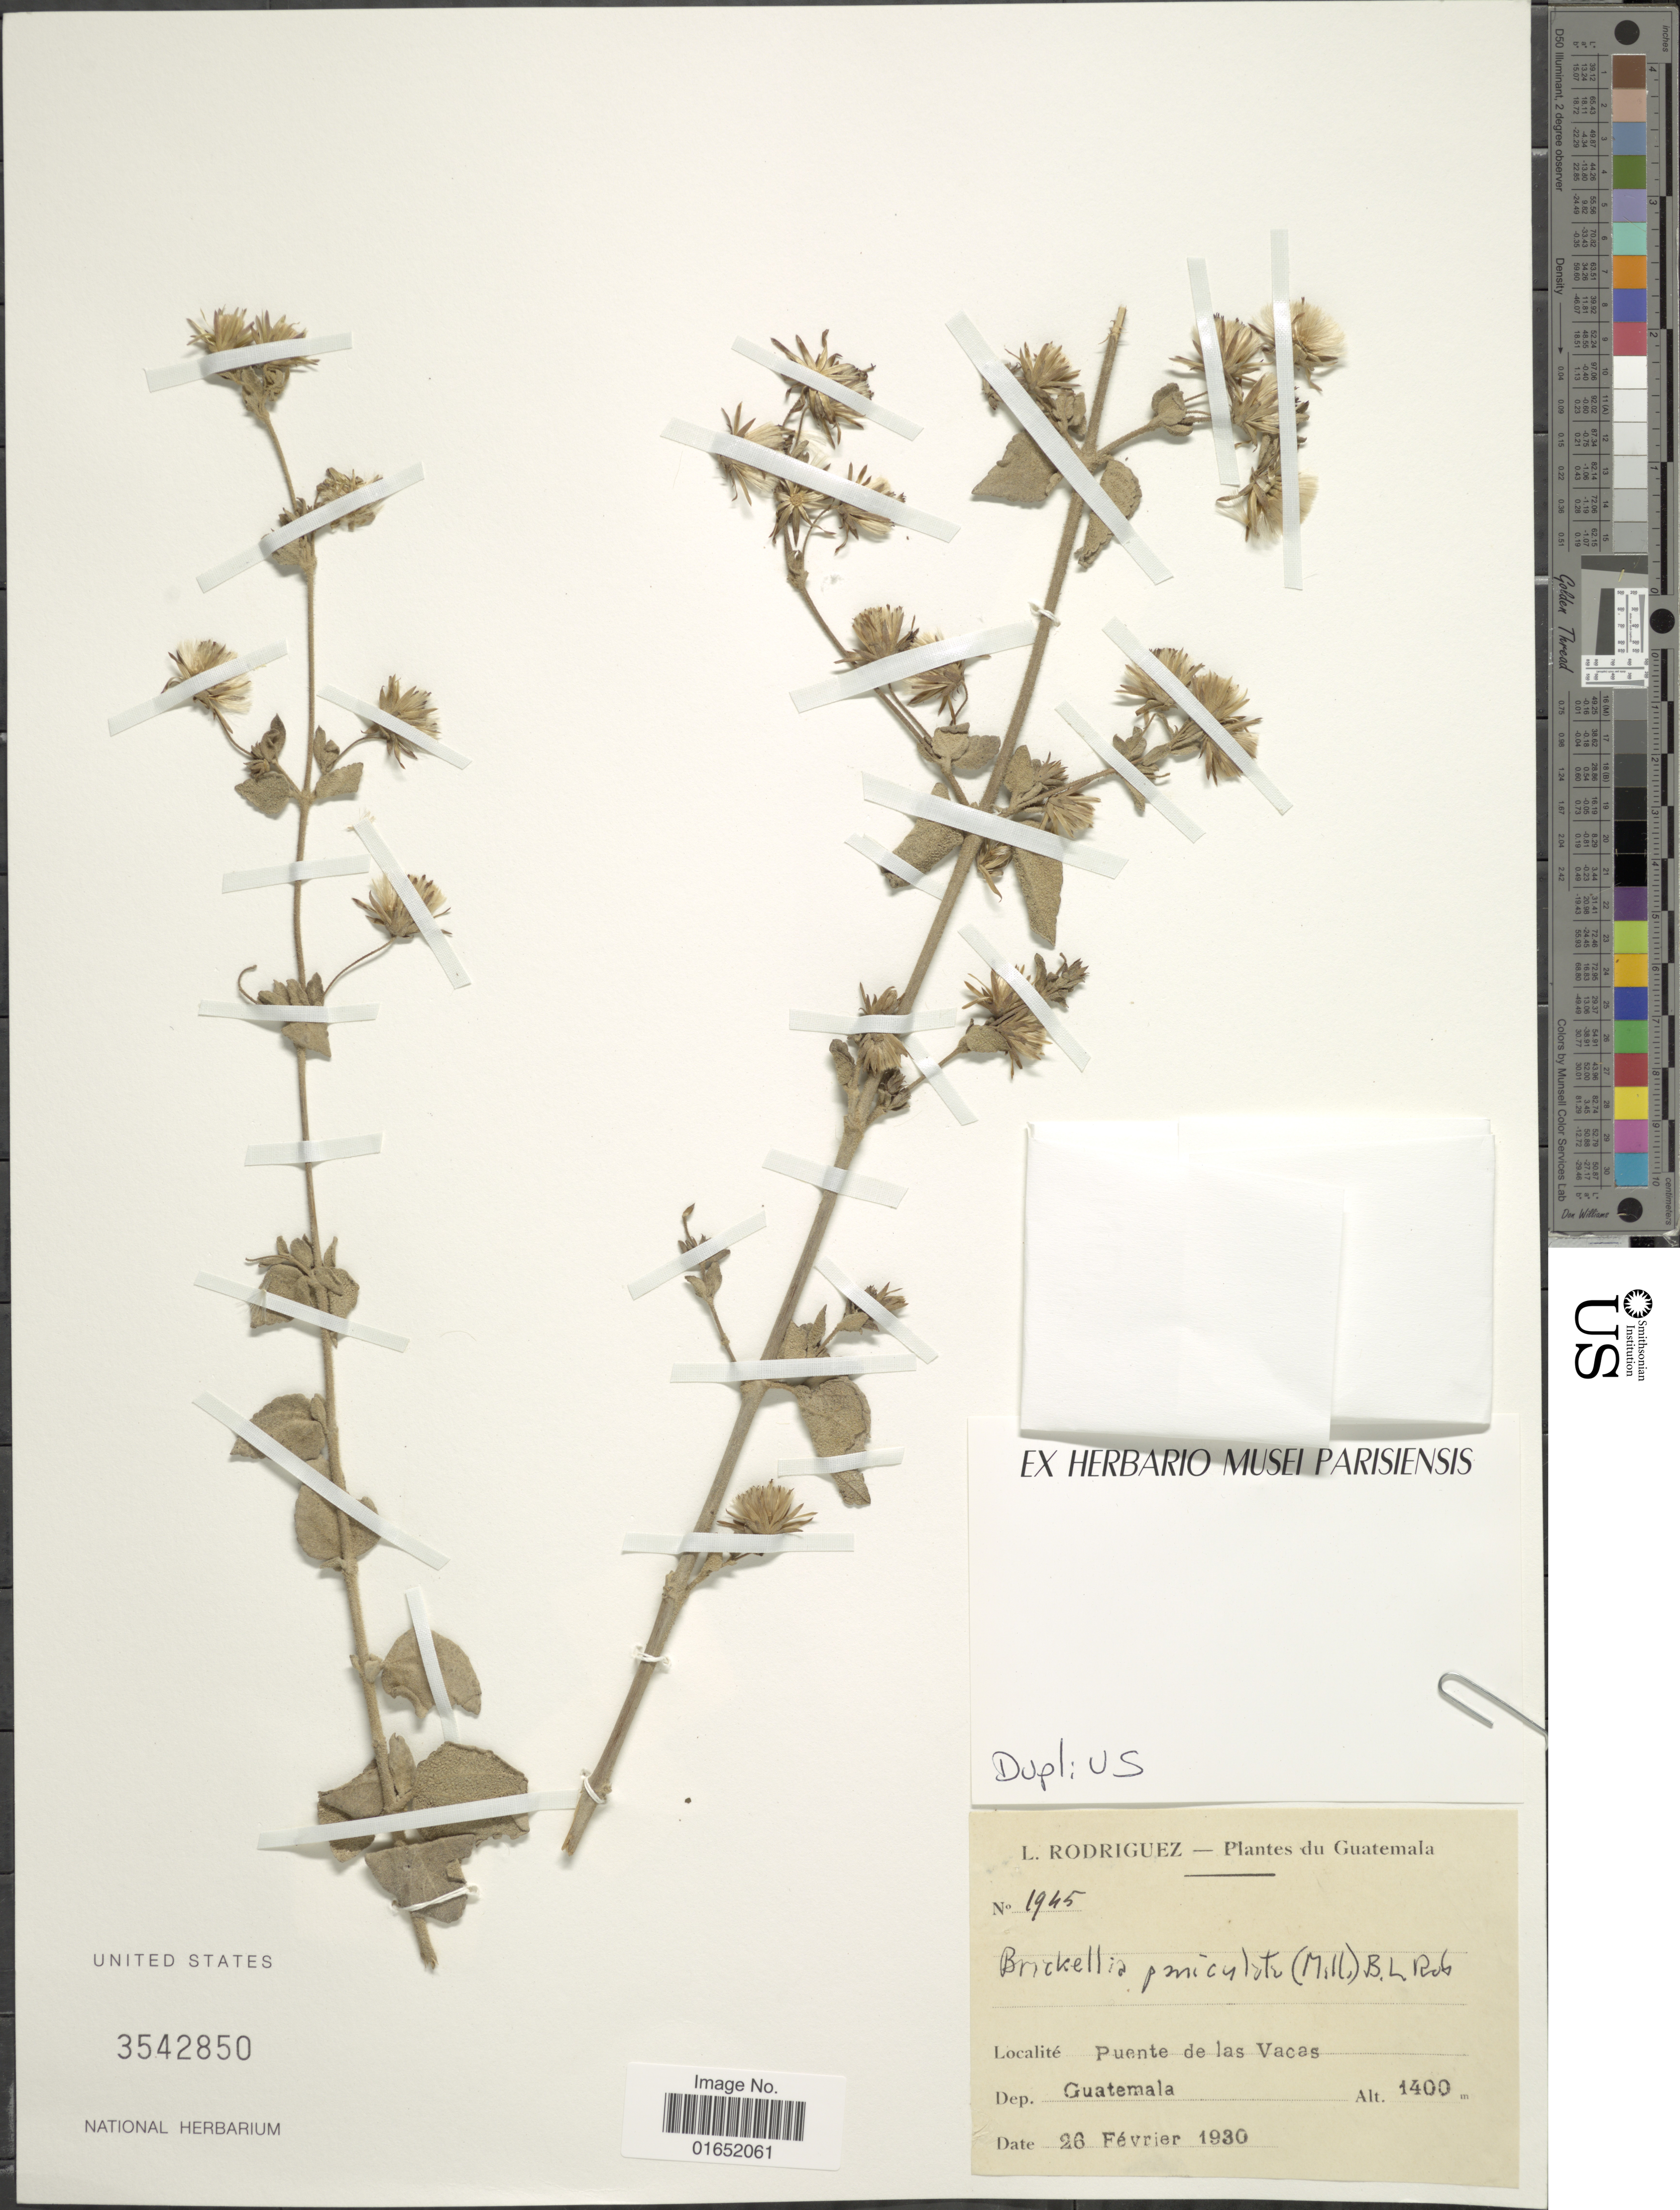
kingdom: Plantae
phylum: Tracheophyta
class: Magnoliopsida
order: Asterales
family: Asteraceae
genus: Brickellia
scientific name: Brickellia paniculata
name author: (Mill.) B.L. Rob.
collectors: L. Rodriguez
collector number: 1945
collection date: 1930-02-26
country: Guatemala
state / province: Guatemala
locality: Puente de las Vacas, Dep. Guatemala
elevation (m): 1400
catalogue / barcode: US 3542850